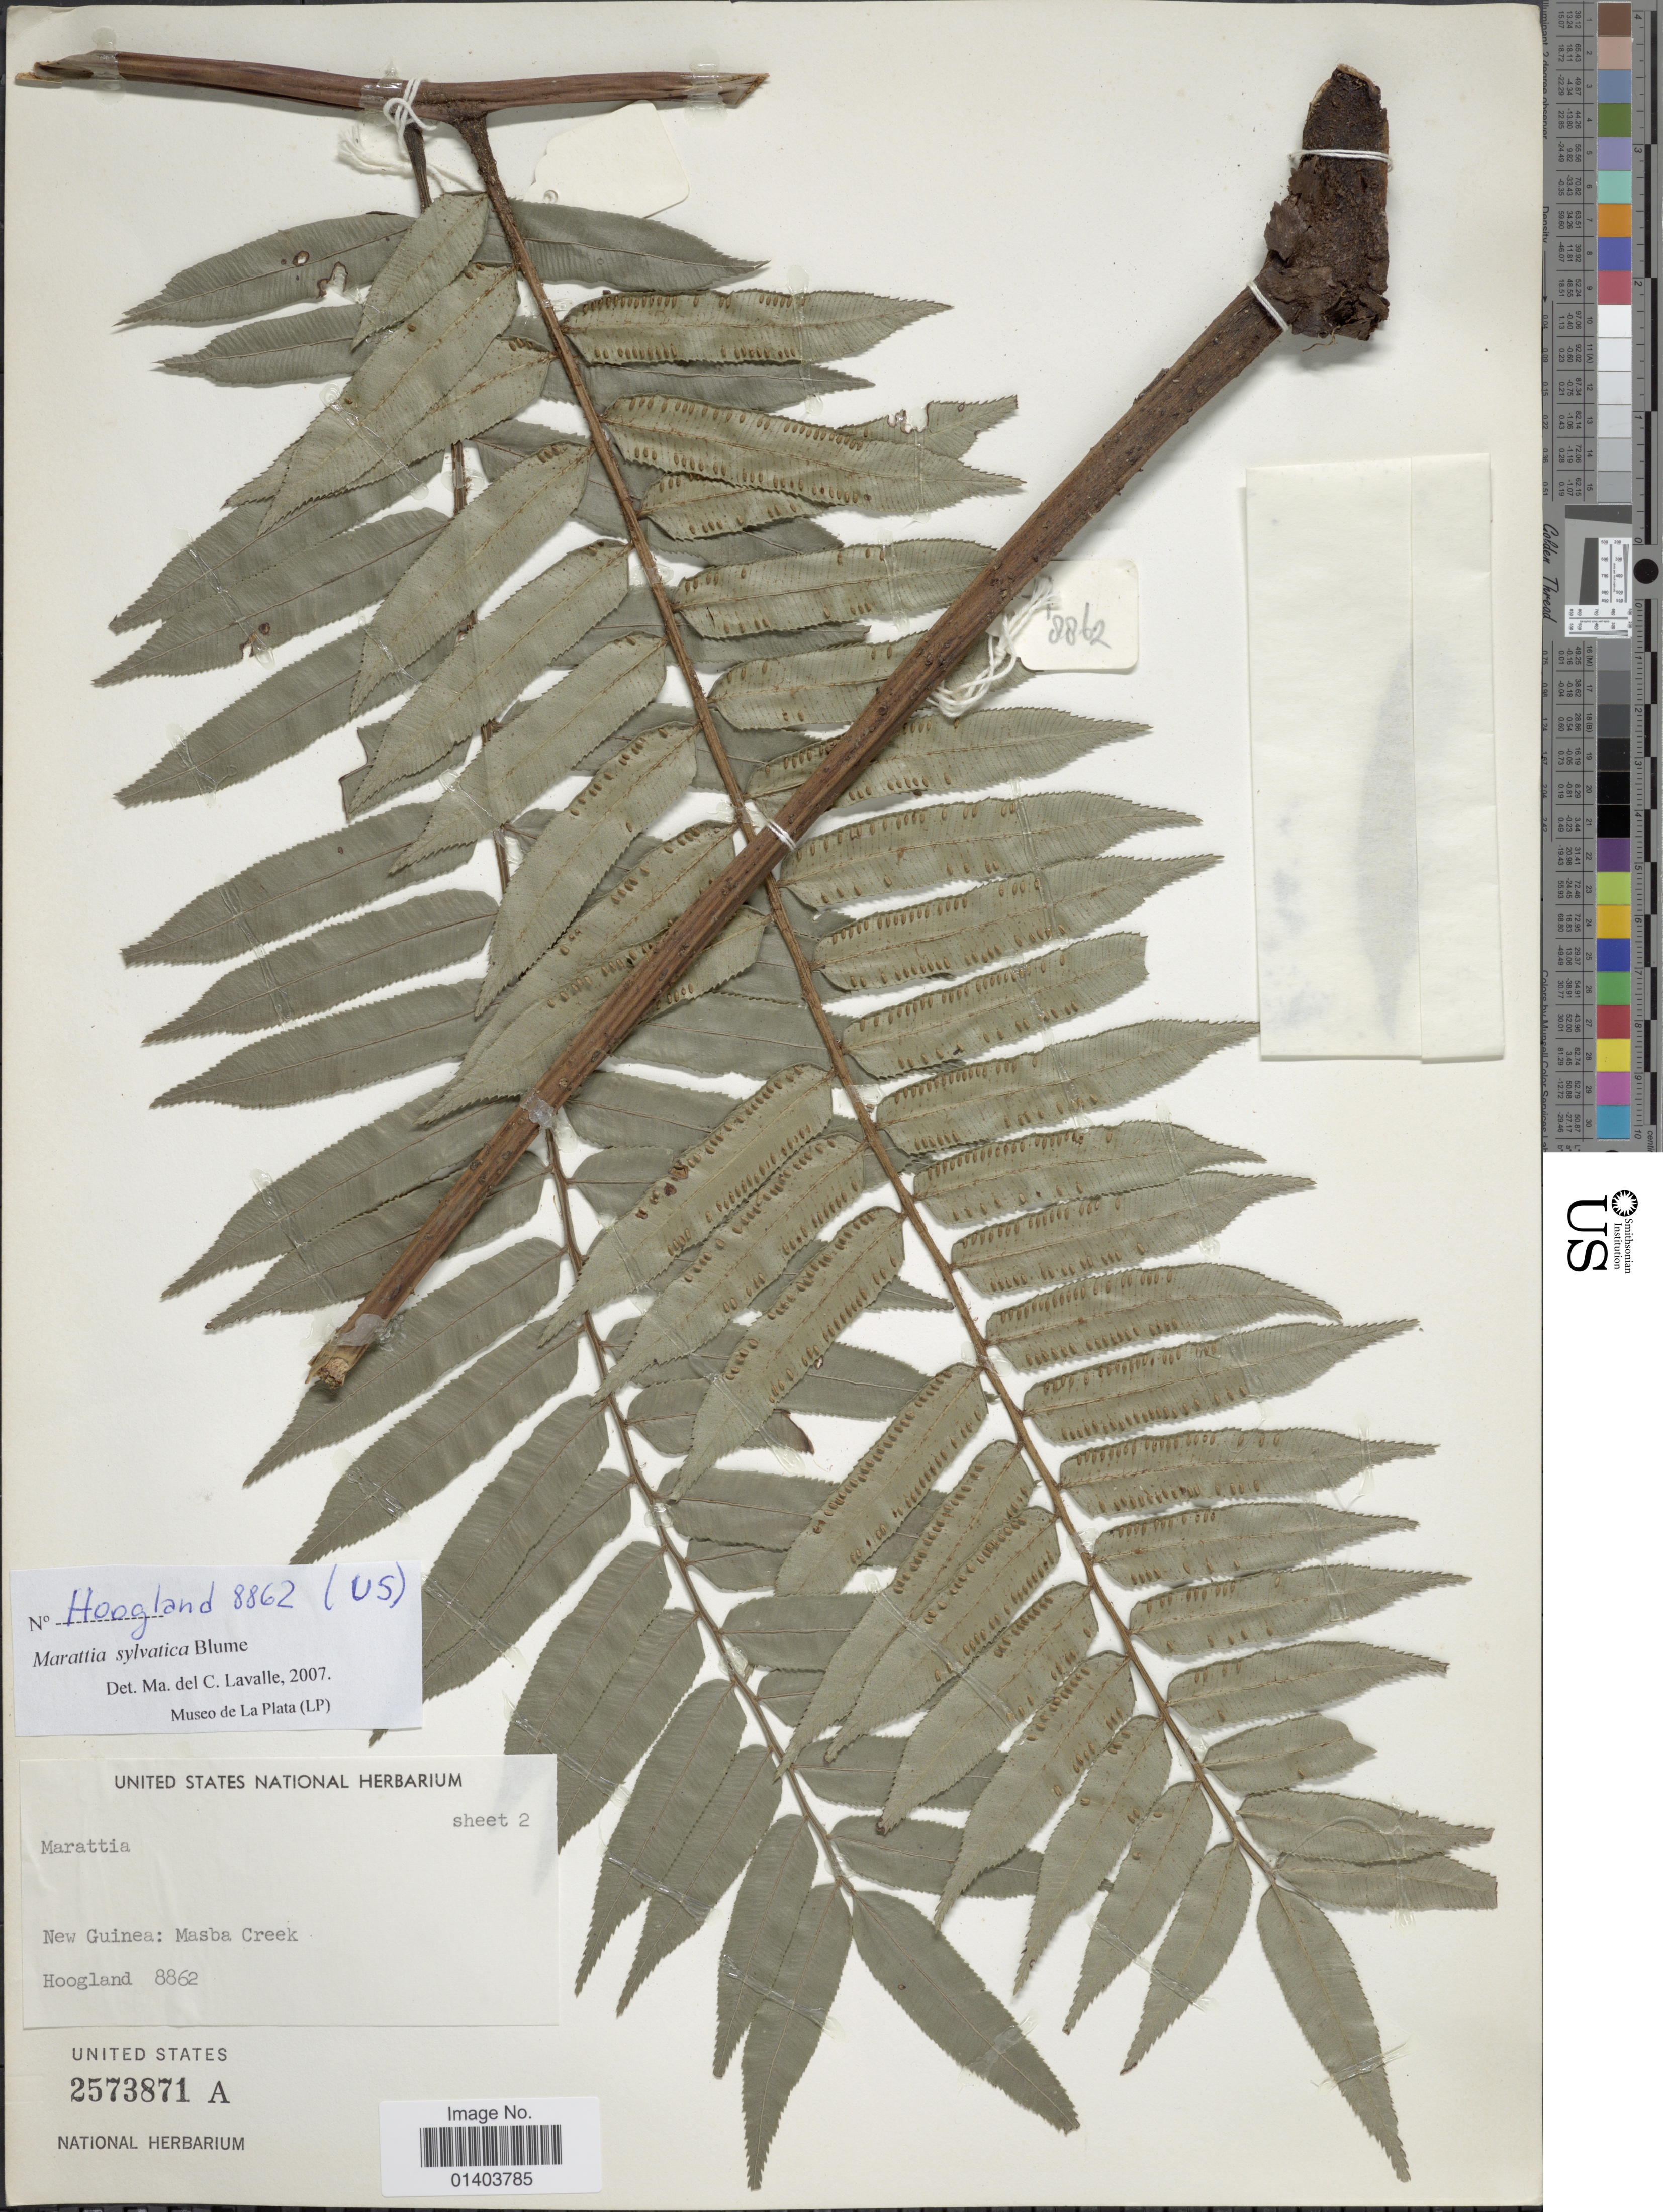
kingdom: Plantae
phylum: Tracheophyta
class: Polypodiopsida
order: Marattiales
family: Marattiaceae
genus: Ptisana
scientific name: Ptisana sylvatica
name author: (Blume) Murdock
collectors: Hoogland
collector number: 8862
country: Papua New Guinea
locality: New Guinea: Masba Creek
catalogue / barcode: US 2573871A